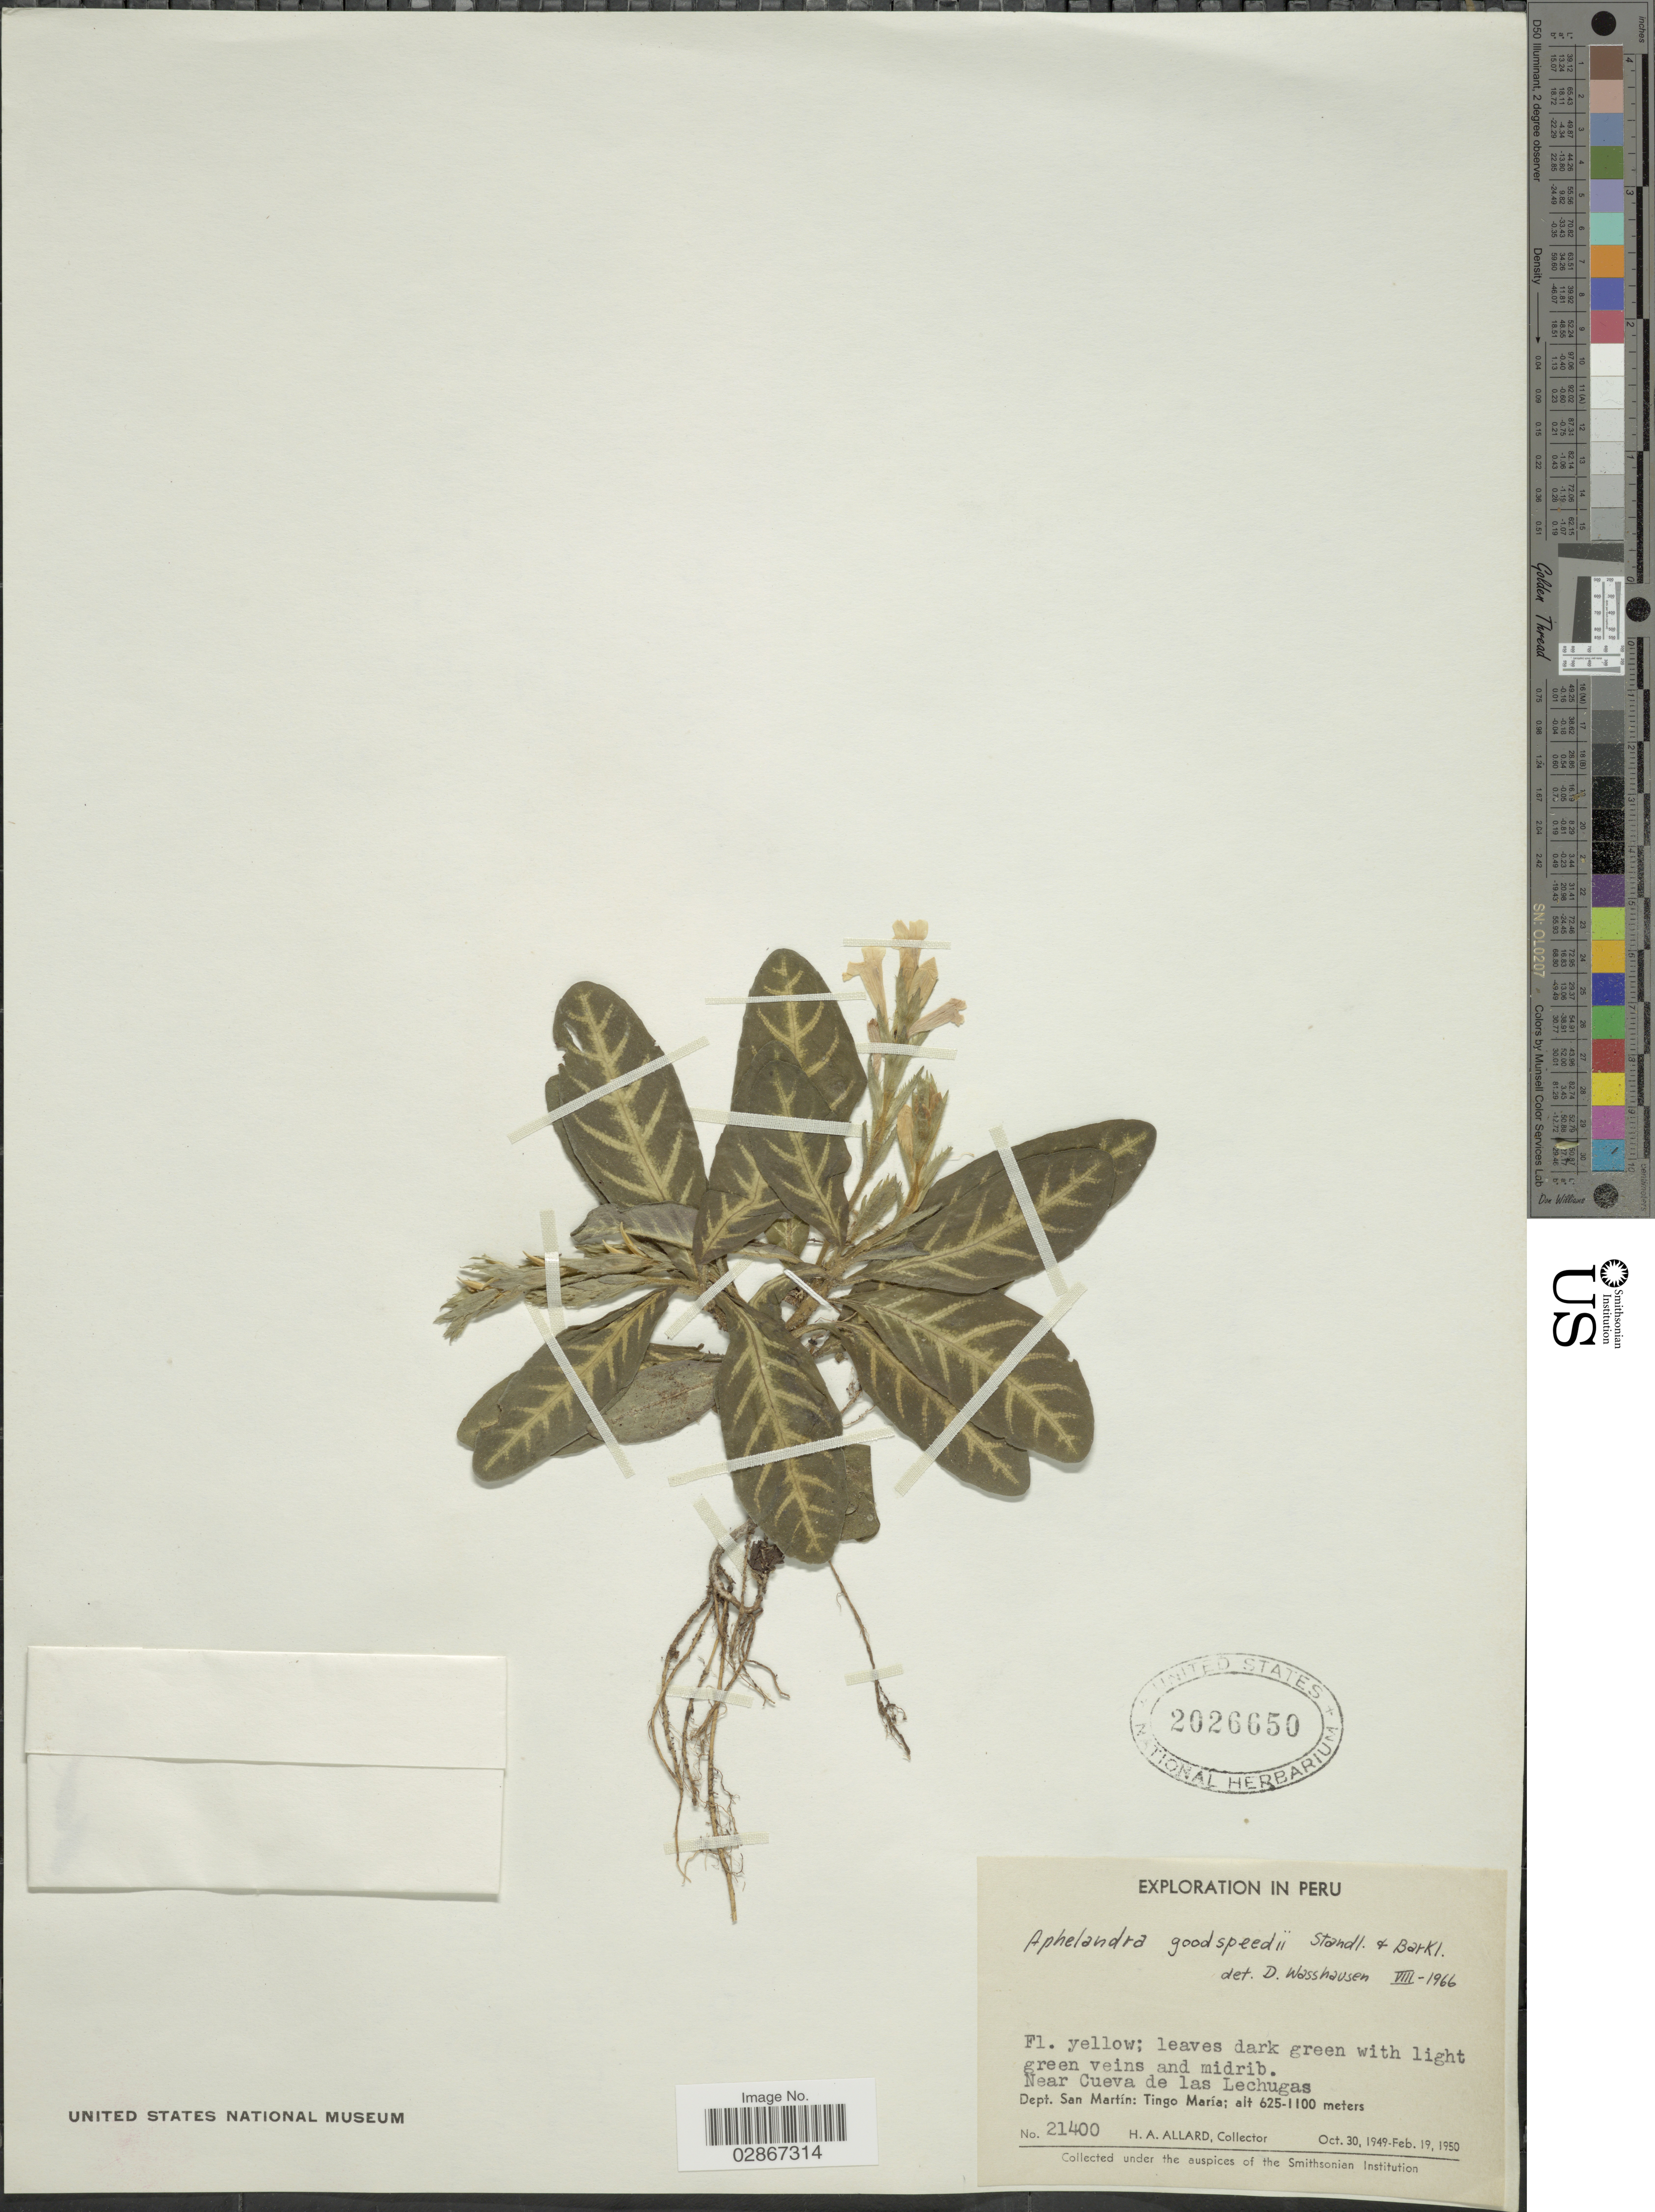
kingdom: Plantae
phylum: Tracheophyta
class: Magnoliopsida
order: Lamiales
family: Acanthaceae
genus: Aphelandra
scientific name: Aphelandra maculata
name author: (Tafalla ex Nees) Voss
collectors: H. A. Allard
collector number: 21400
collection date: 1949-10-30/1950-02-19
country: Peru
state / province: San Martín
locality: Near Cueva de las Lechugas. Dept. San Martín: Tingo Maria.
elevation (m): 625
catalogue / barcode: US 2026650